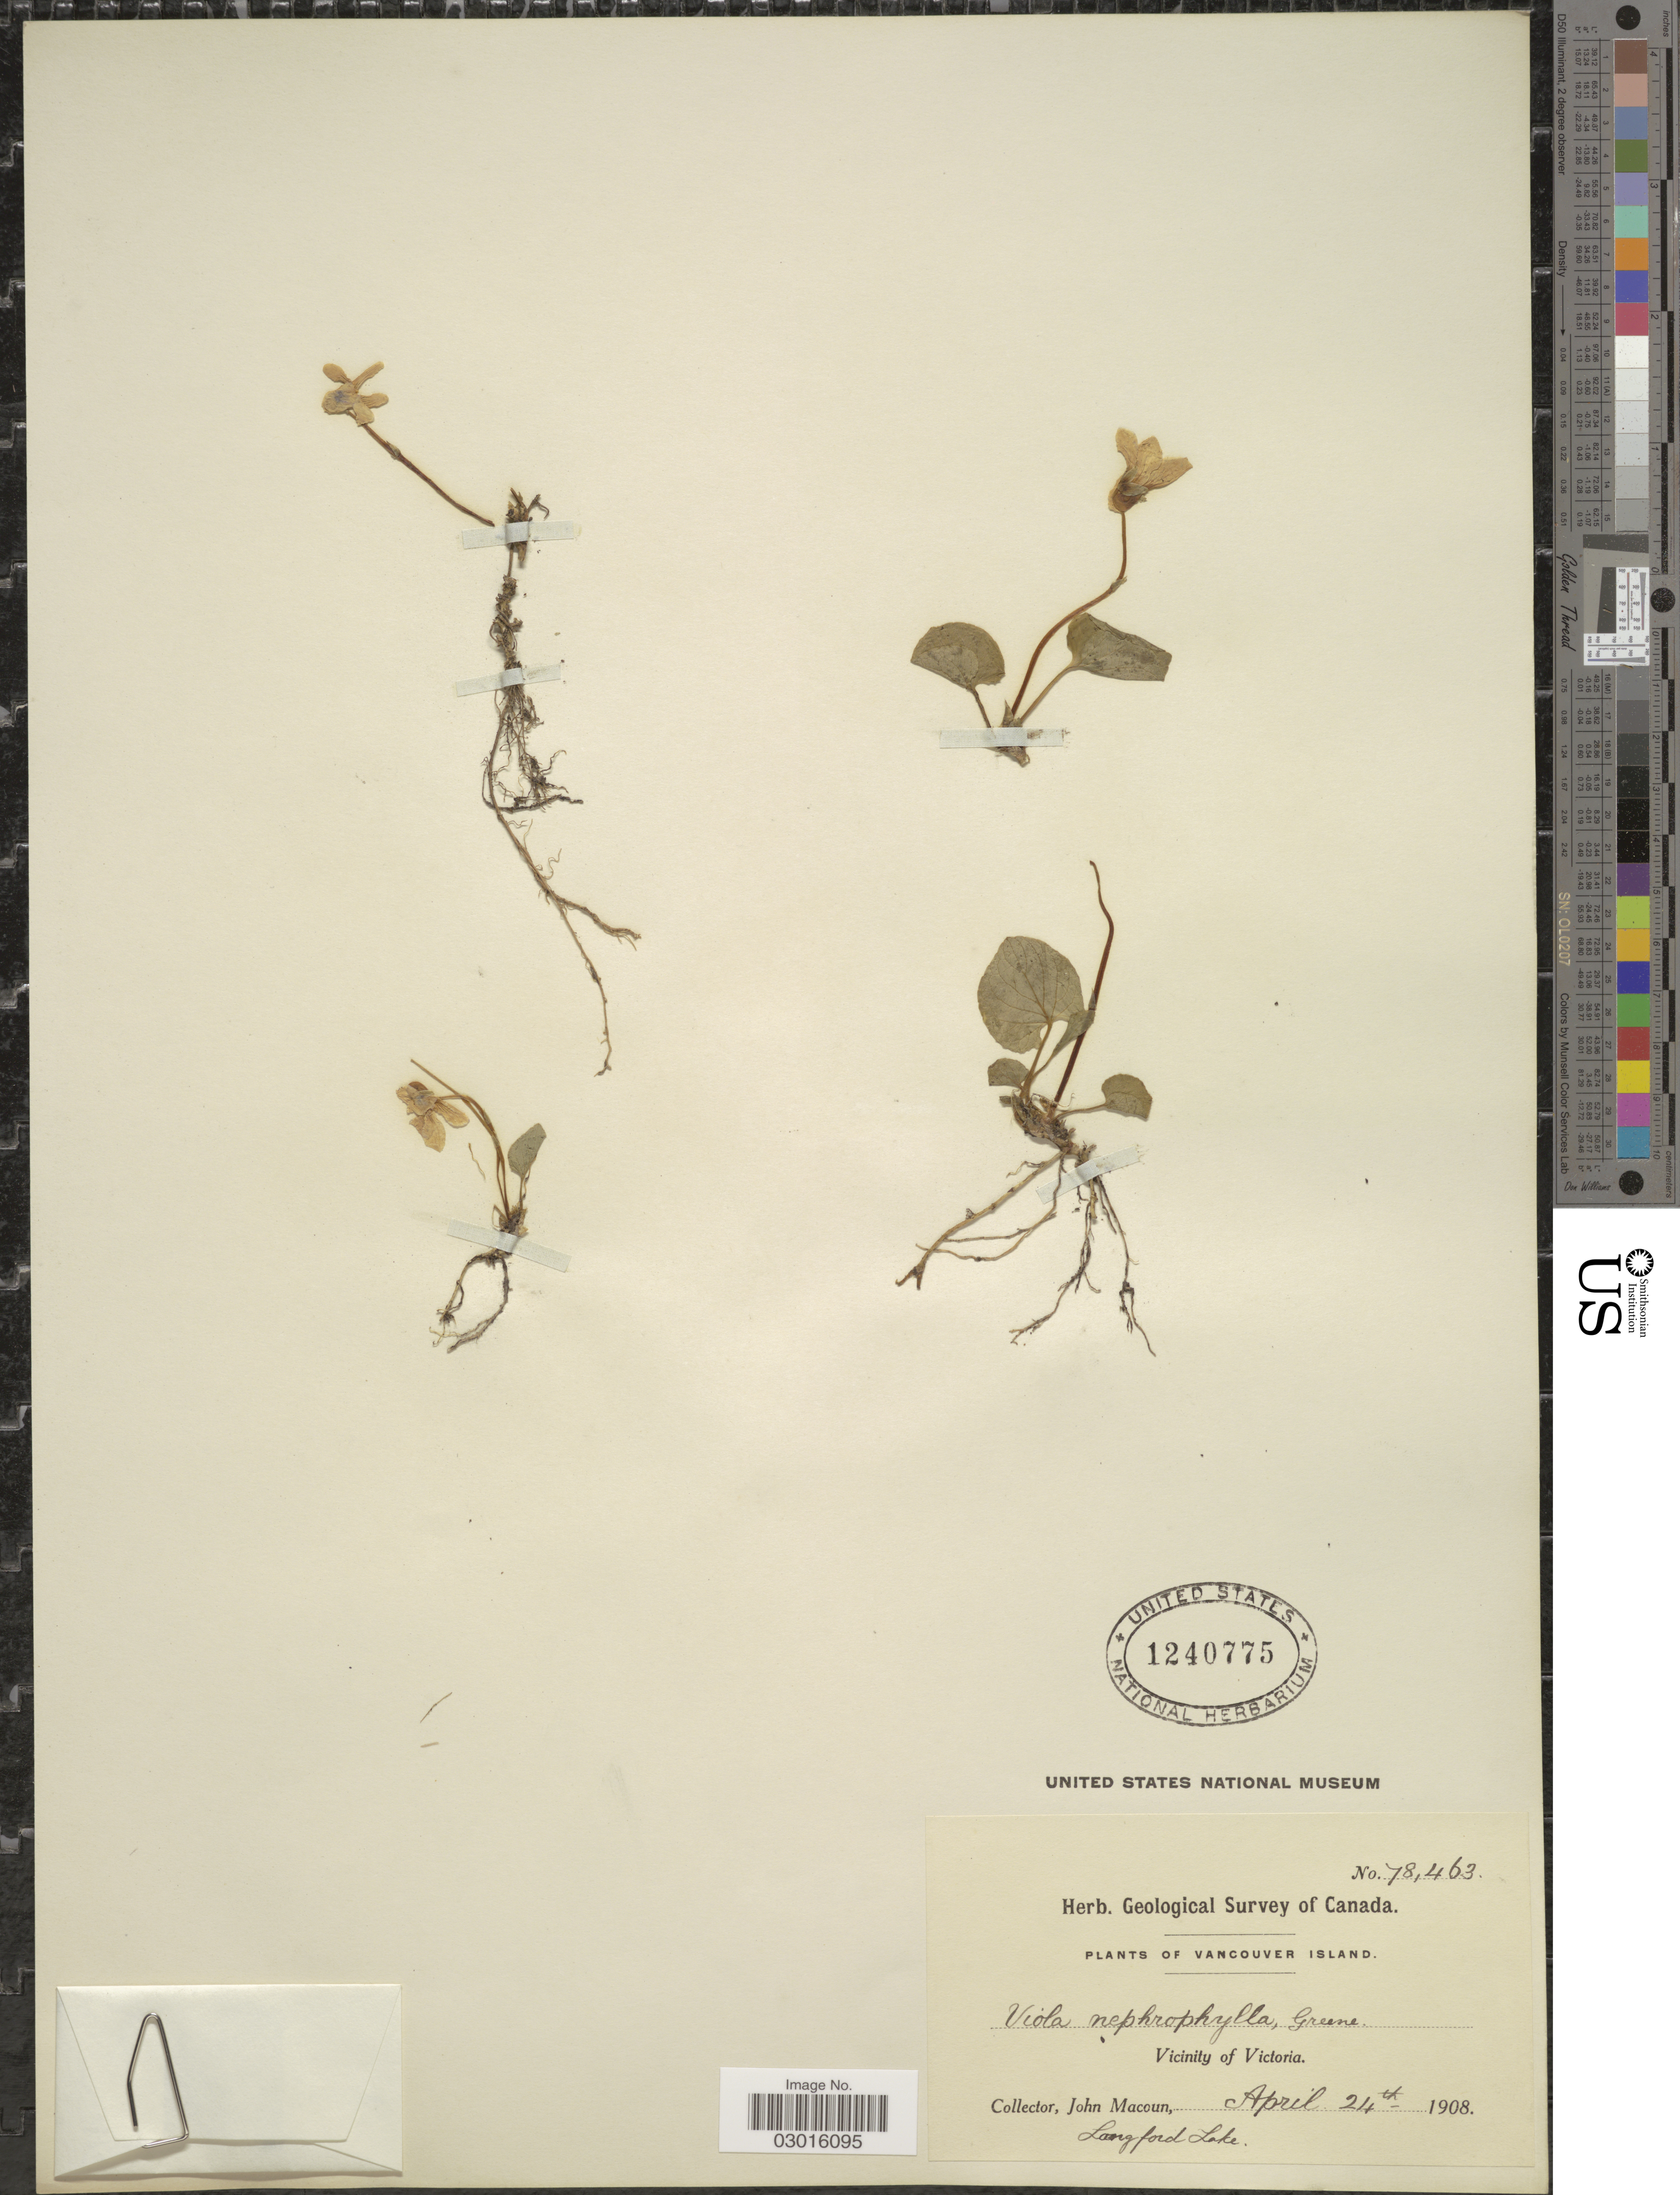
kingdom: Plantae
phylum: Tracheophyta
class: Magnoliopsida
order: Malpighiales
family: Violaceae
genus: Viola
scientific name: Viola nephrophylla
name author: Greene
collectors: J. Macoun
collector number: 78463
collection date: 1908-04-24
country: Canada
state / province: British Columbia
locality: Vancouver Island. Vicinity of Victoria, Langford Lake.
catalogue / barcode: US 1240775